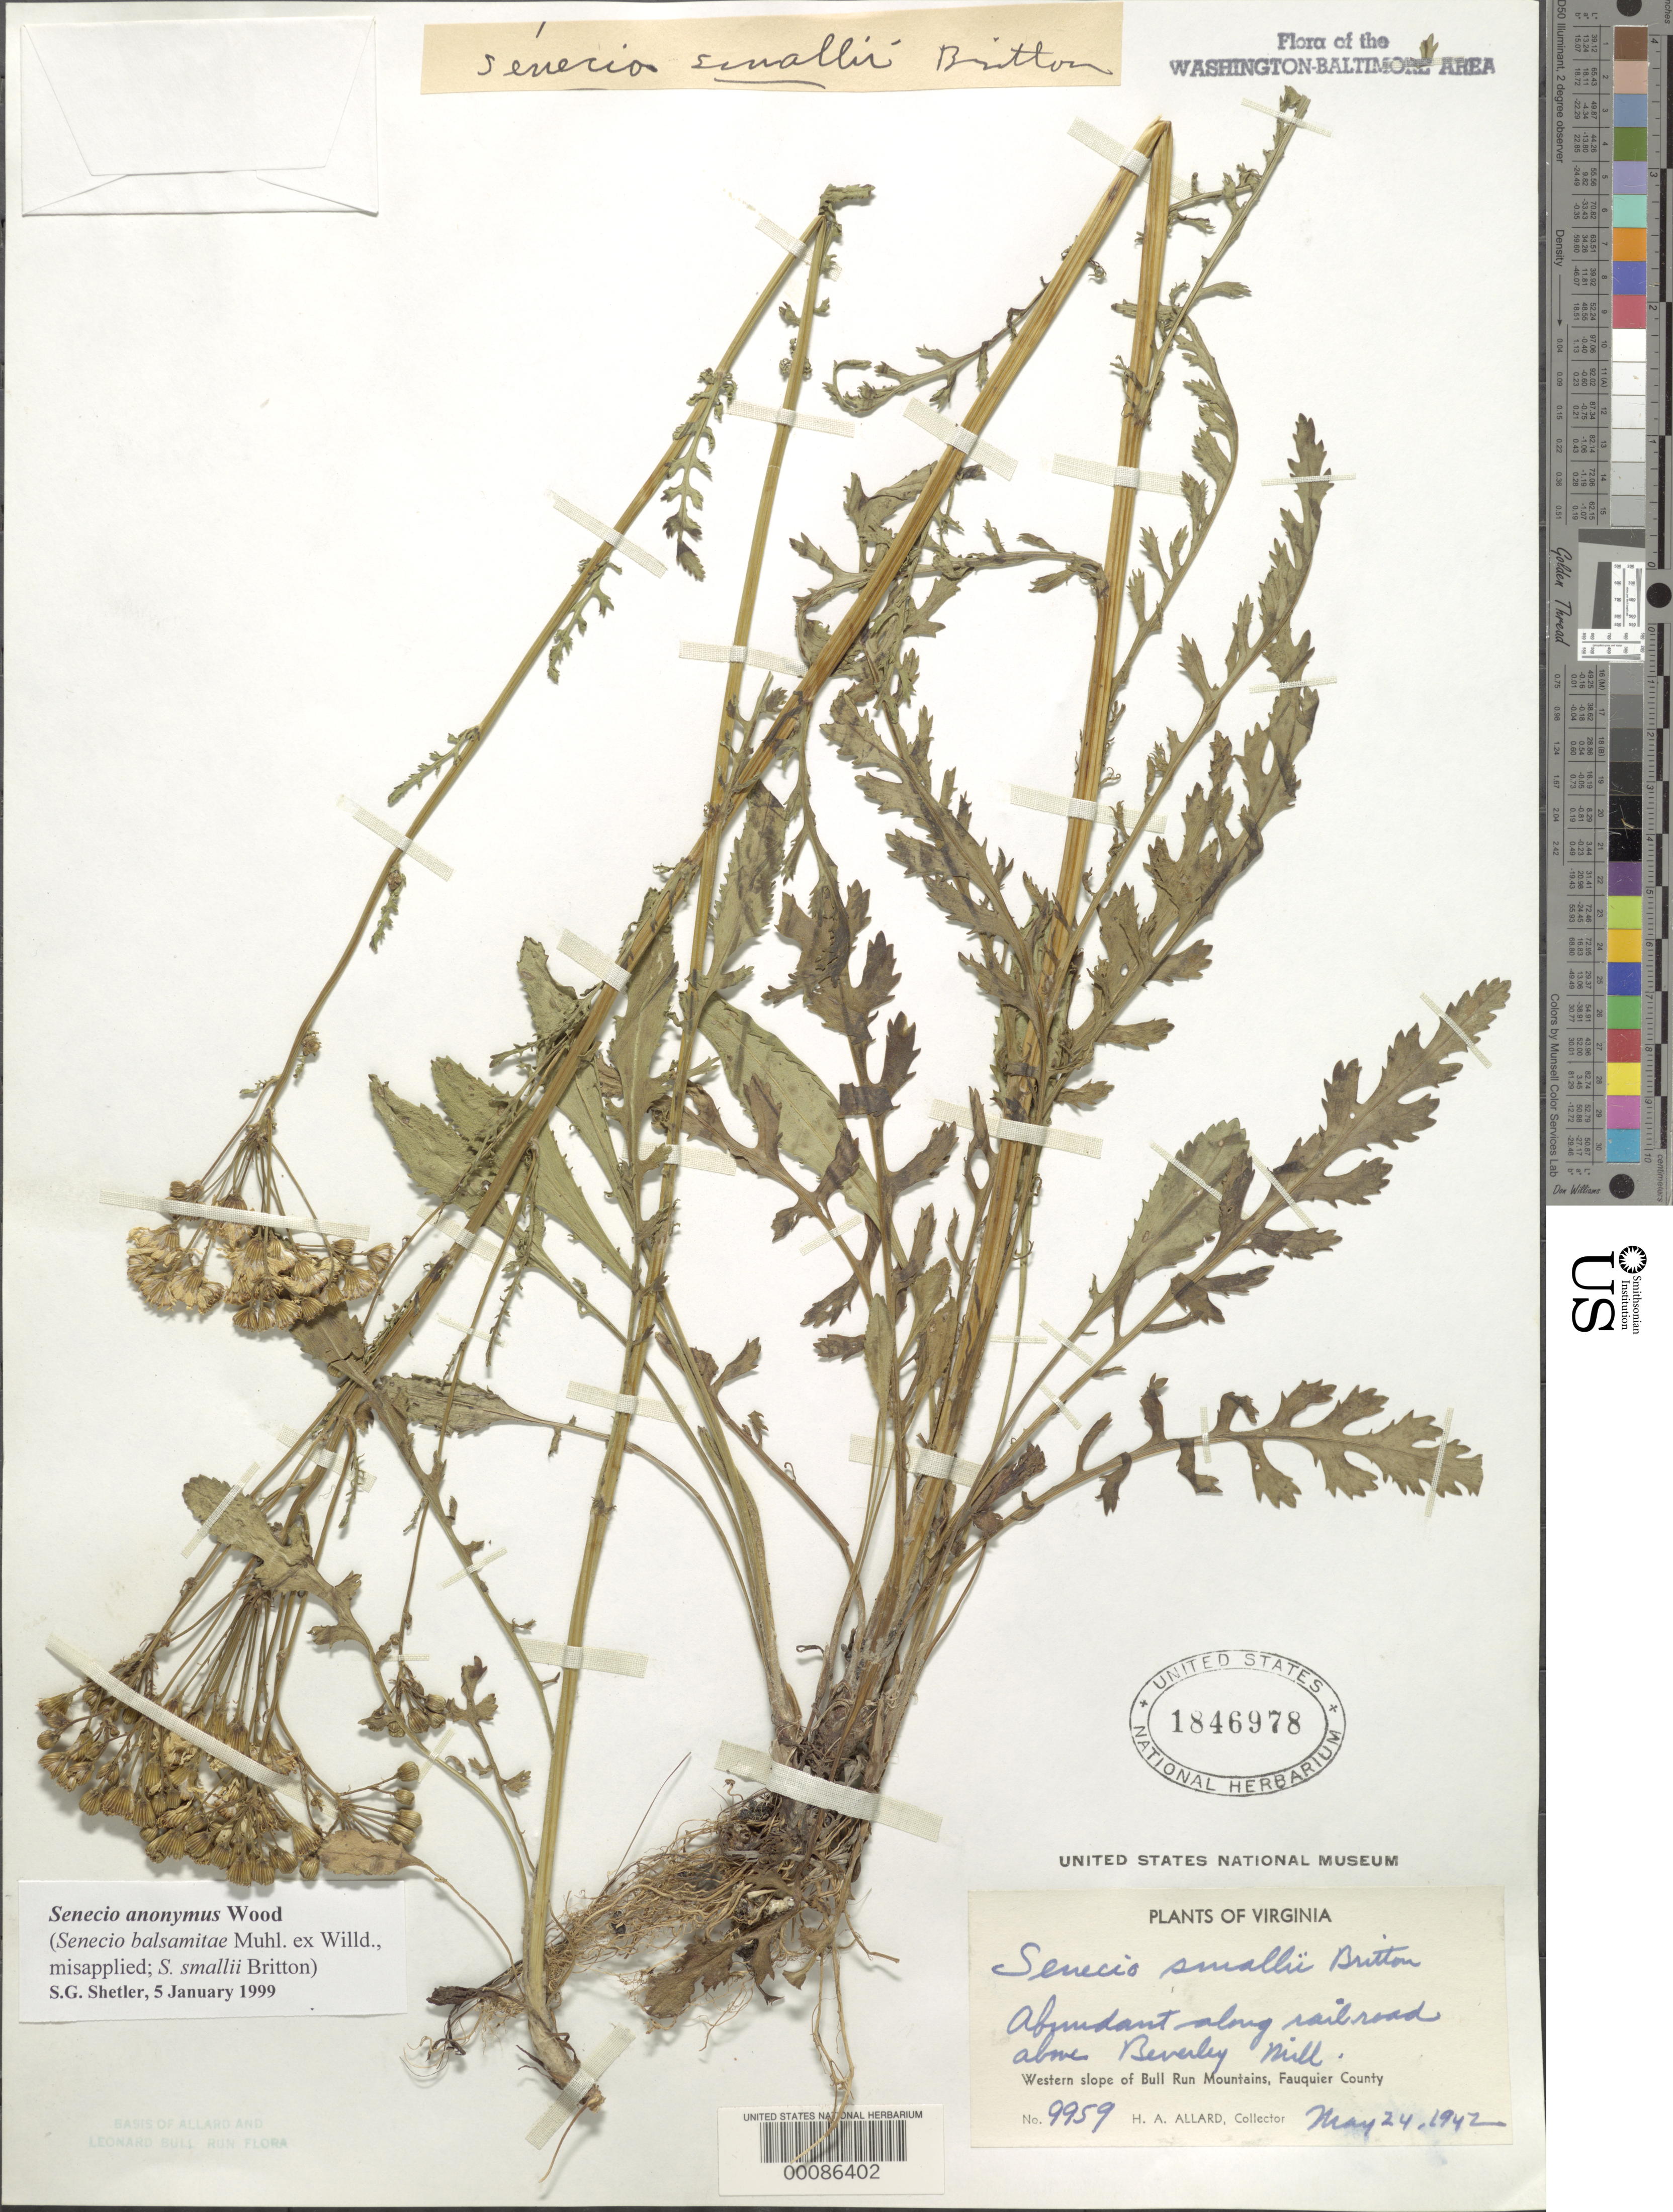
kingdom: Plantae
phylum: Tracheophyta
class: Magnoliopsida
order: Asterales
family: Asteraceae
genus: Packera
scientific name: Packera anonyma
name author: (Alph. Wood) W.A. Weber & Á. Löve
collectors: H. A. Allard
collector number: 9959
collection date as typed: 24 May 1942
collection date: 1942-05-24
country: United States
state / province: Virginia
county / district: Fauquier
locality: Above Beverley Mill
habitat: Railroad bank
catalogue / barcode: US 1846978